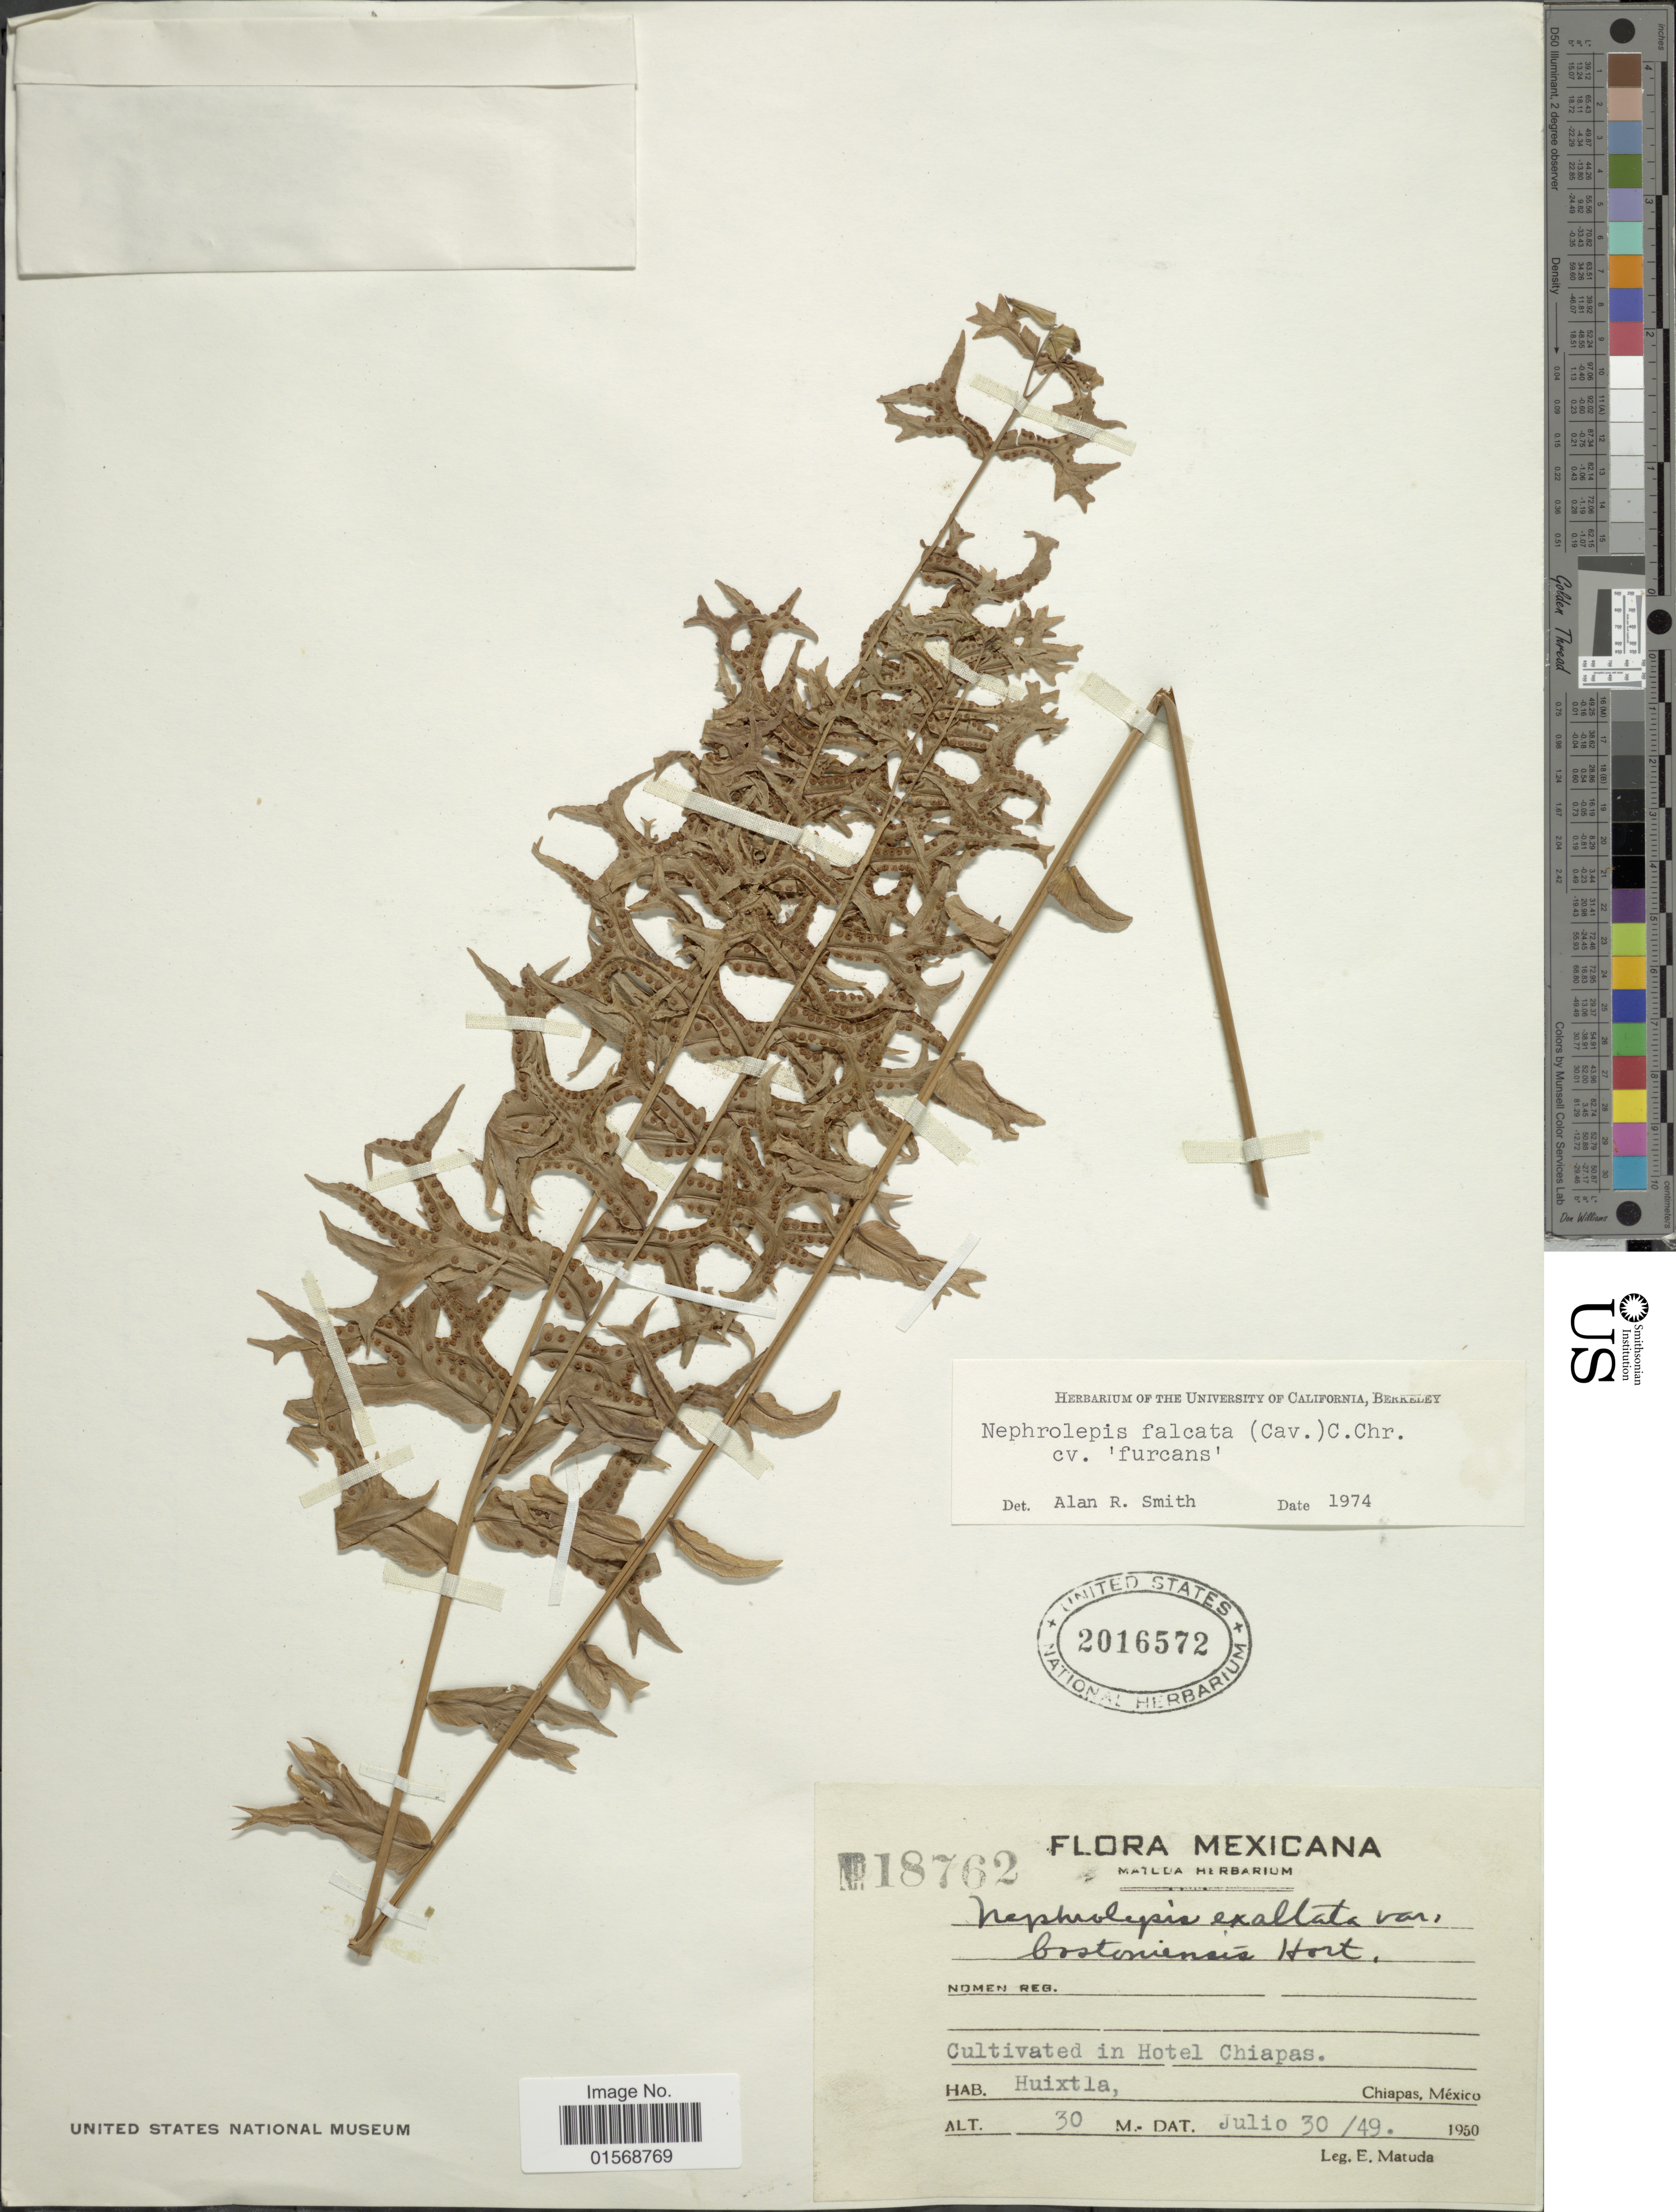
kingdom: Plantae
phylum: Tracheophyta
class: Polypodiopsida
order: Polypodiales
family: Nephrolepidaceae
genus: Nephrolepis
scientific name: Nephrolepis falcata 'Furcans'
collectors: E. Matuda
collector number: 18762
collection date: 1949-07-30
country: Mexico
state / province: Chiapas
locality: Mexicana, In Hotel Chiapas. Chiapas, Mexico.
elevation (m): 30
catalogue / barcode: US 2016572